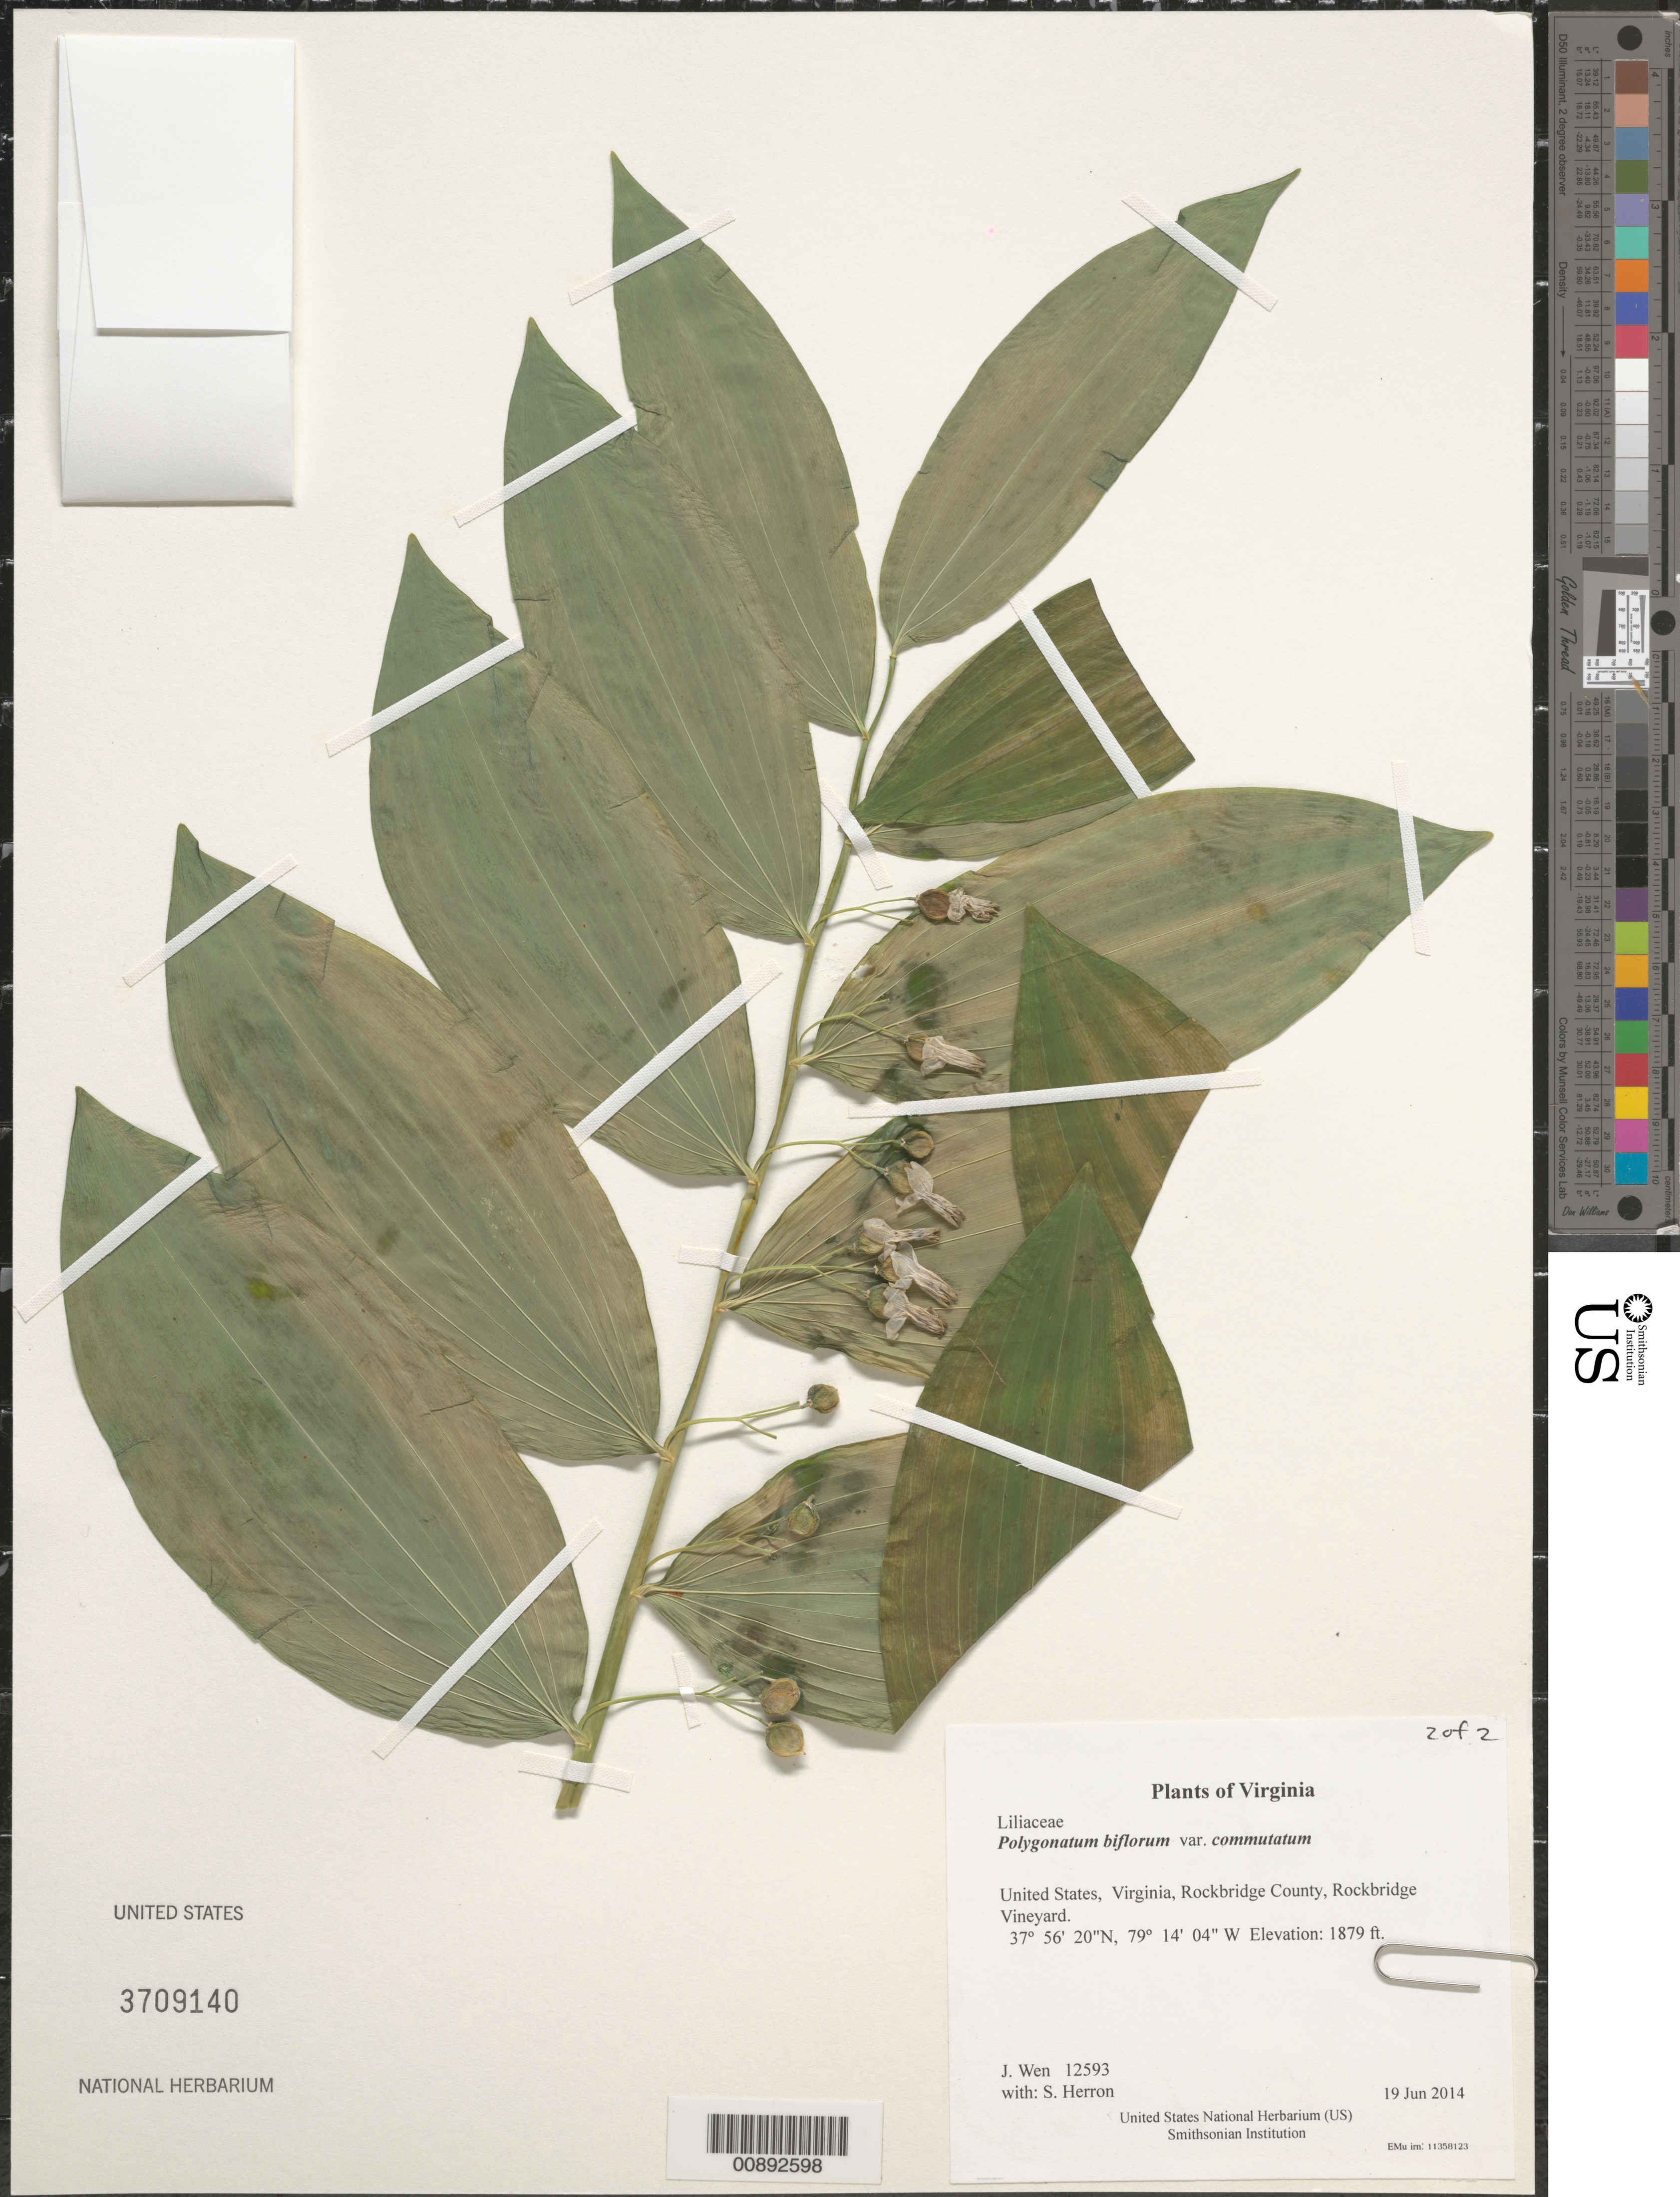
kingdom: Plantae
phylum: Tracheophyta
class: Liliopsida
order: Asparagales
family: Asparagaceae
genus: Polygonatum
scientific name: Polygonatum biflorum var. commutatum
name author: (Schult. f.) Morong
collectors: J. Wen & S. Herron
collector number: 12593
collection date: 2014-06-19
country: United States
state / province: Virginia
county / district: Rockbridge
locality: Rockbridge Vineyard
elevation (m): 573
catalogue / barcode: US 3709140